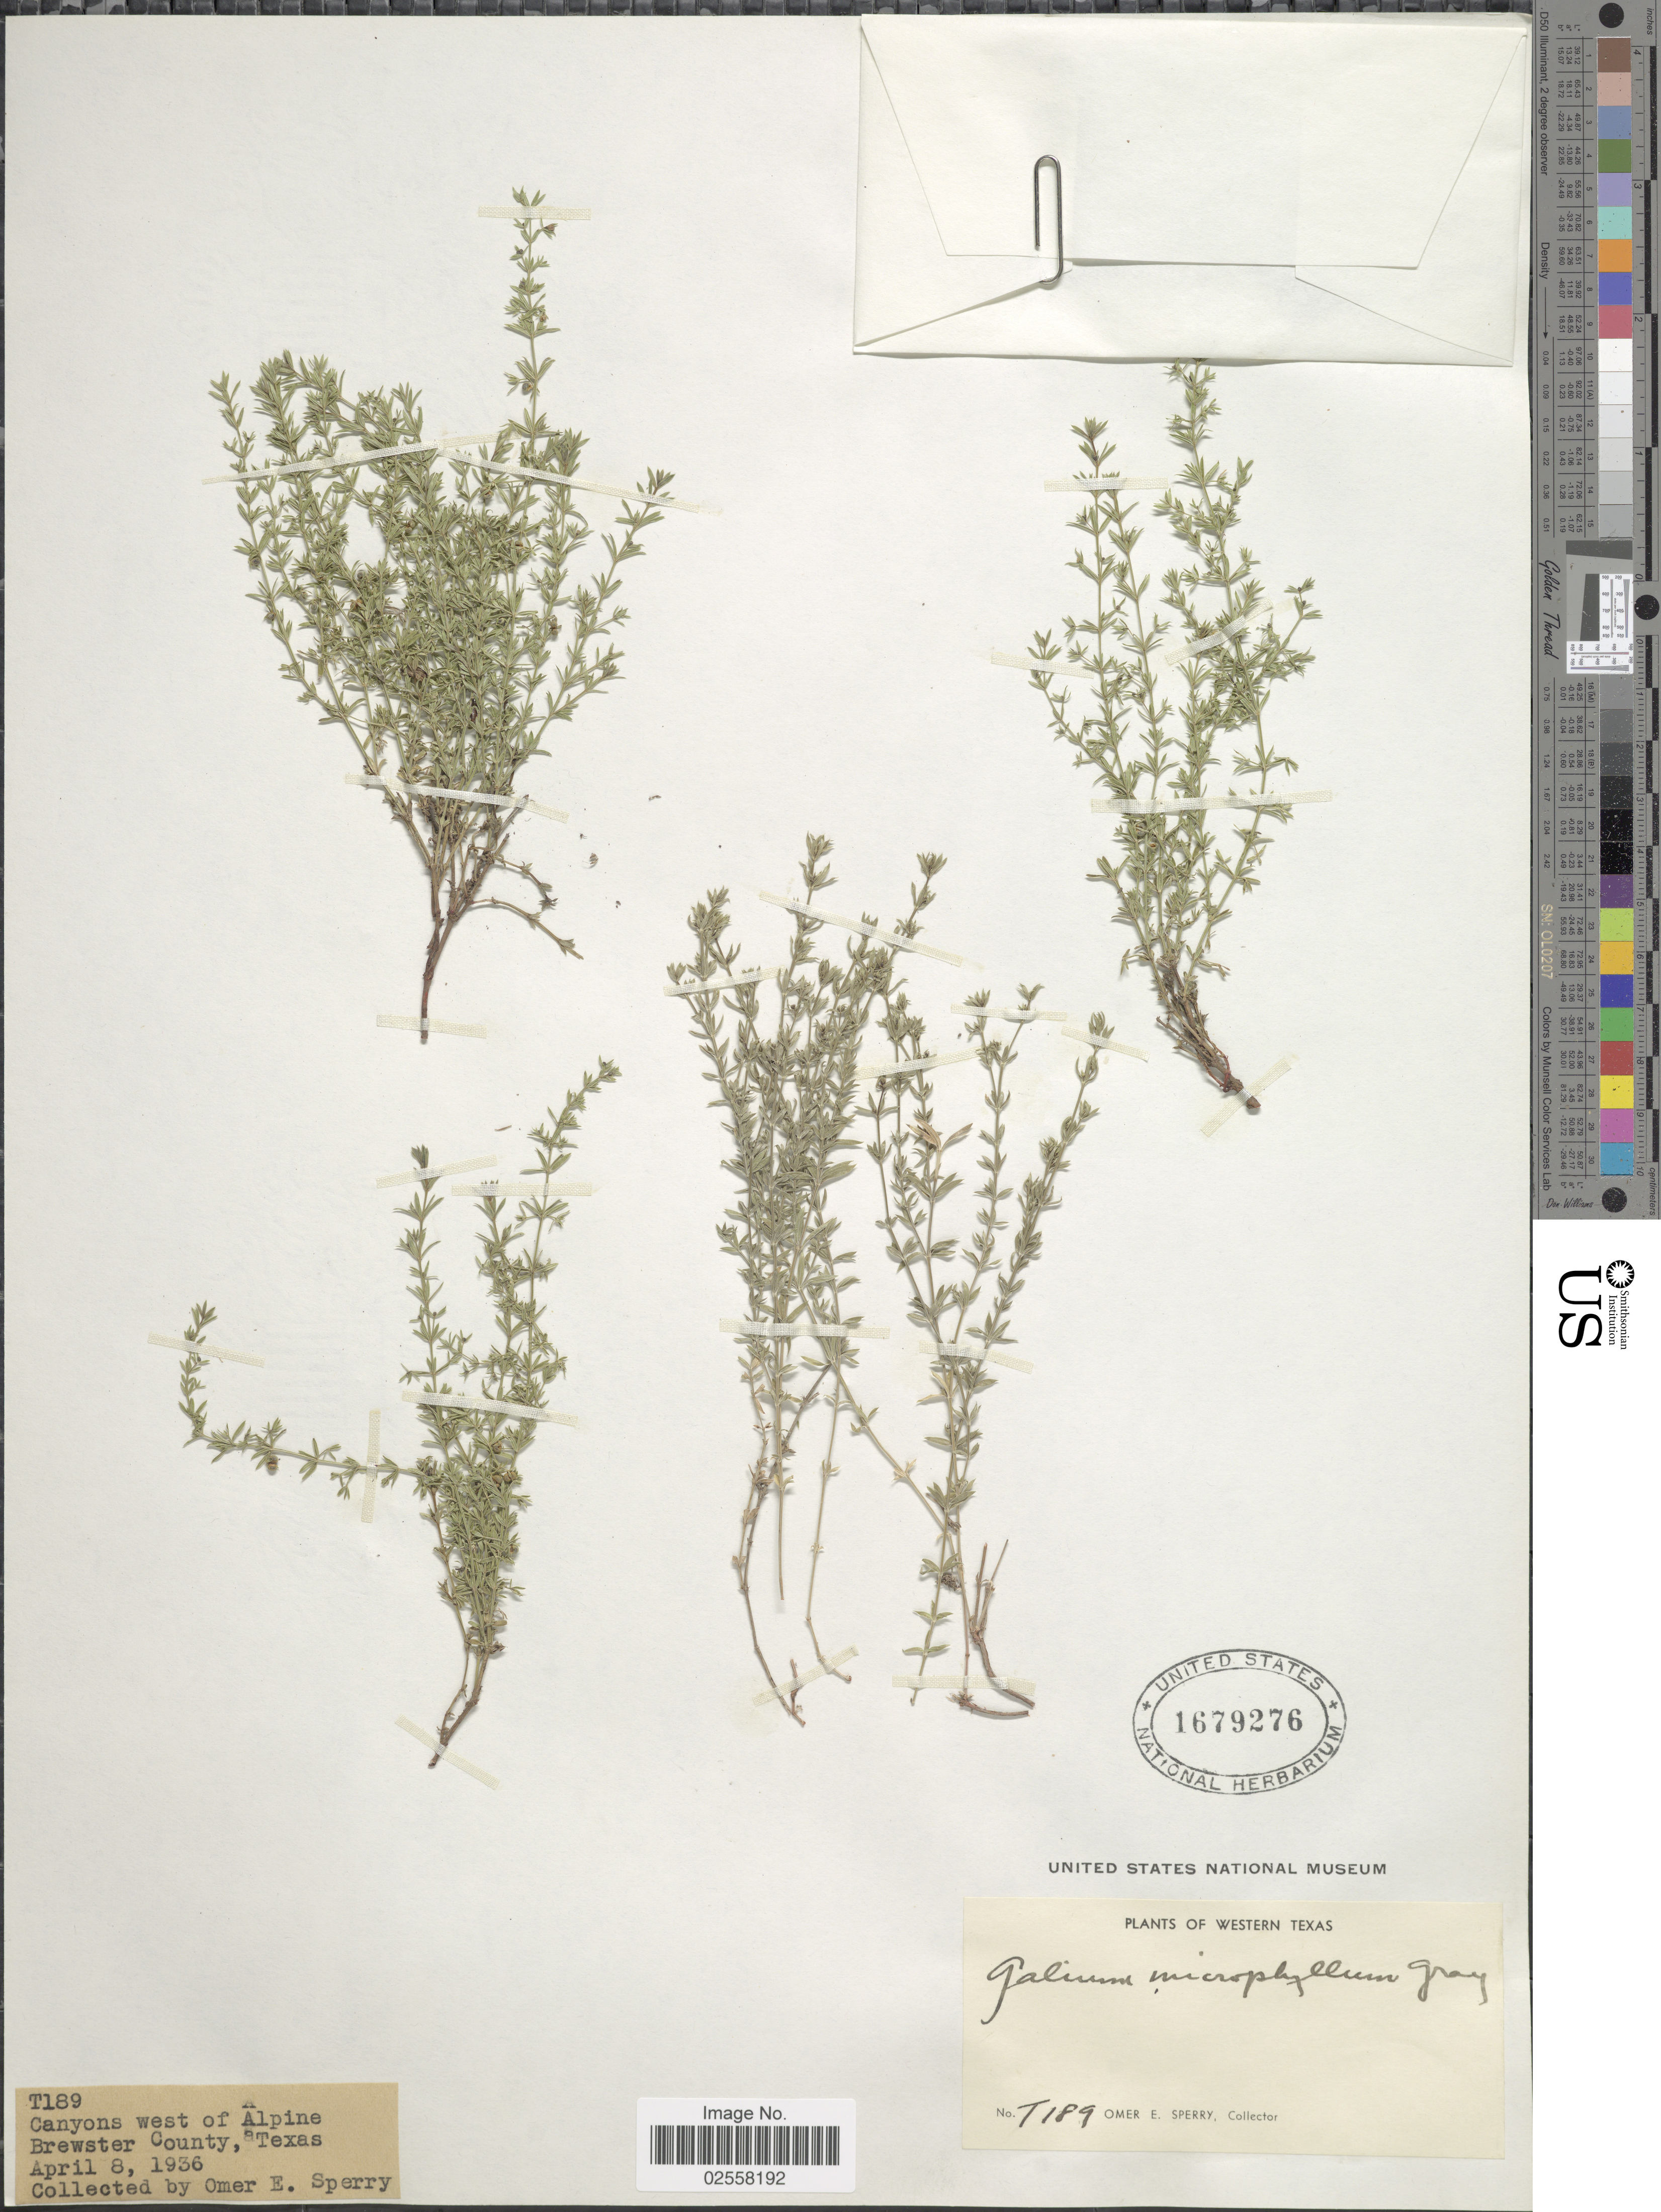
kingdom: Plantae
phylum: Tracheophyta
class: Magnoliopsida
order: Gentianales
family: Rubiaceae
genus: Galium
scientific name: Galium microphyllum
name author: A. Gray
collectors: O. E. Sperry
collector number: T189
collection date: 1936-04-08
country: United States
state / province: Texas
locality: Western Texas, Canyons west of Alpine, Brewster County.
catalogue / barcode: US 1679276